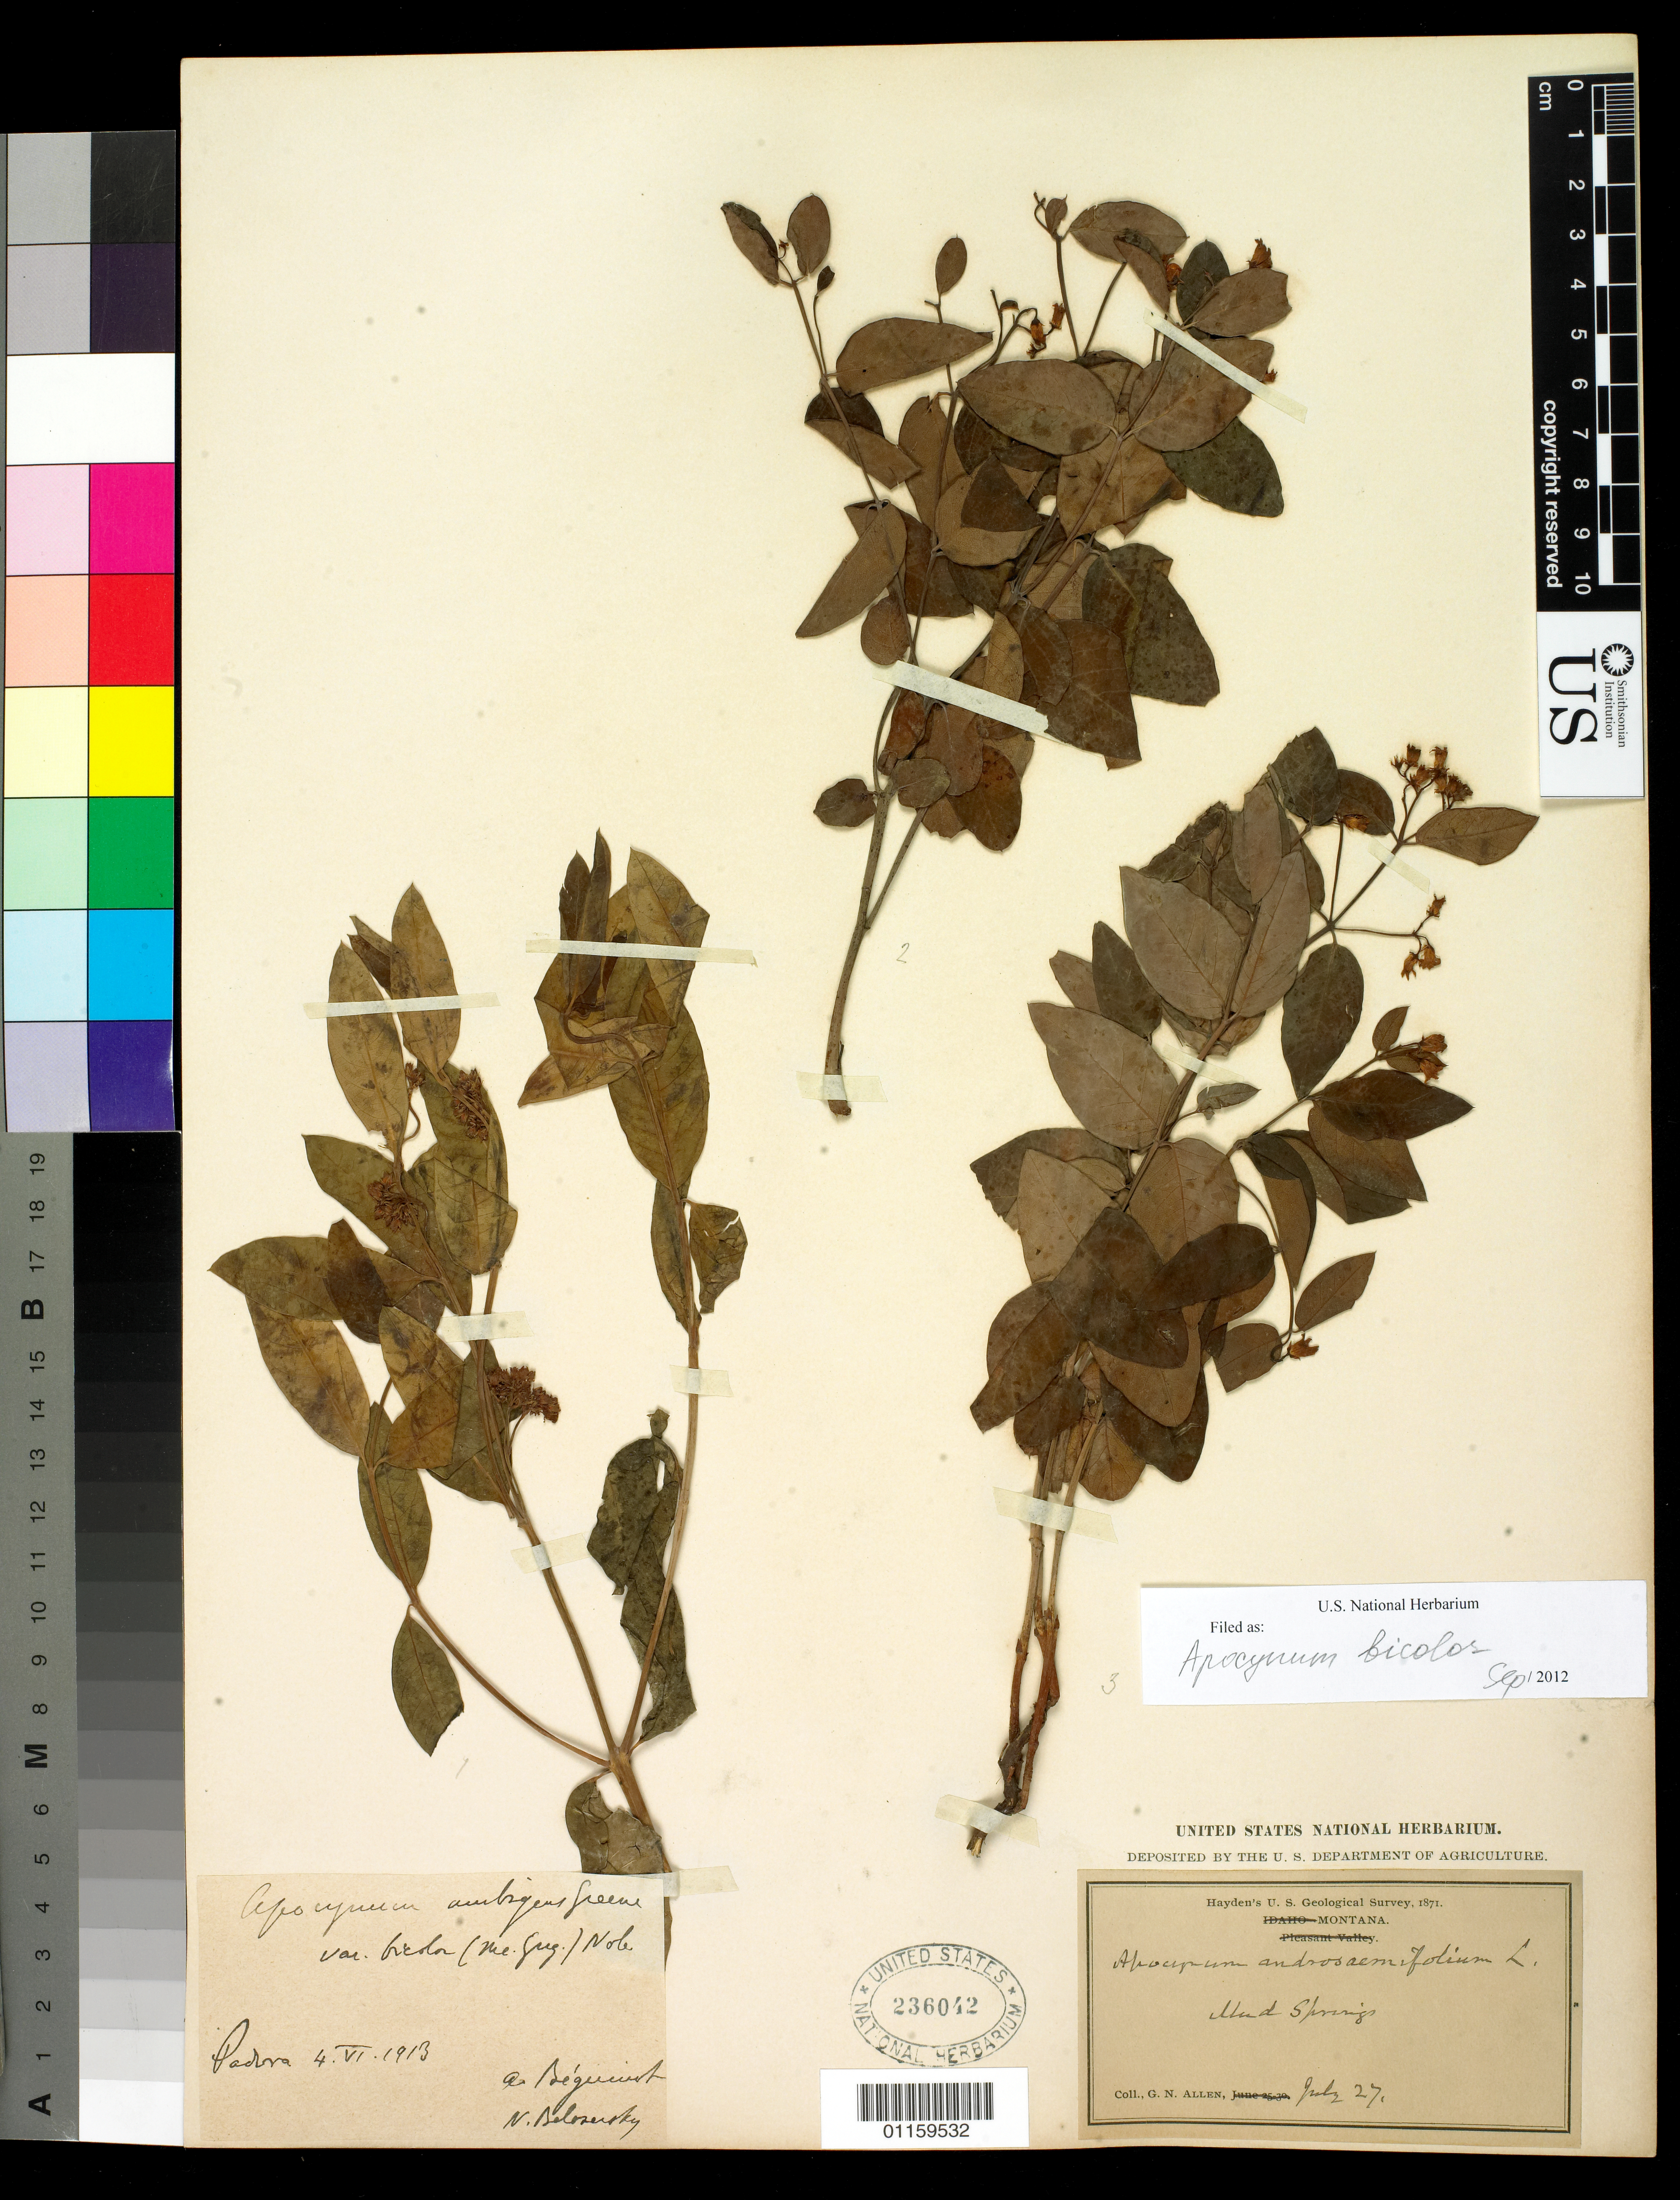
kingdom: Plantae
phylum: Tracheophyta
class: Magnoliopsida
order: Gentianales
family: Apocynaceae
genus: Apocynum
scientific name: Apocynum bicolor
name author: E.A. McGregor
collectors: G. N. Allen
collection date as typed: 27 Jul 1883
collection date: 1883-07-27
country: United States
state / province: Montana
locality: Mud Springs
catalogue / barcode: US 236042